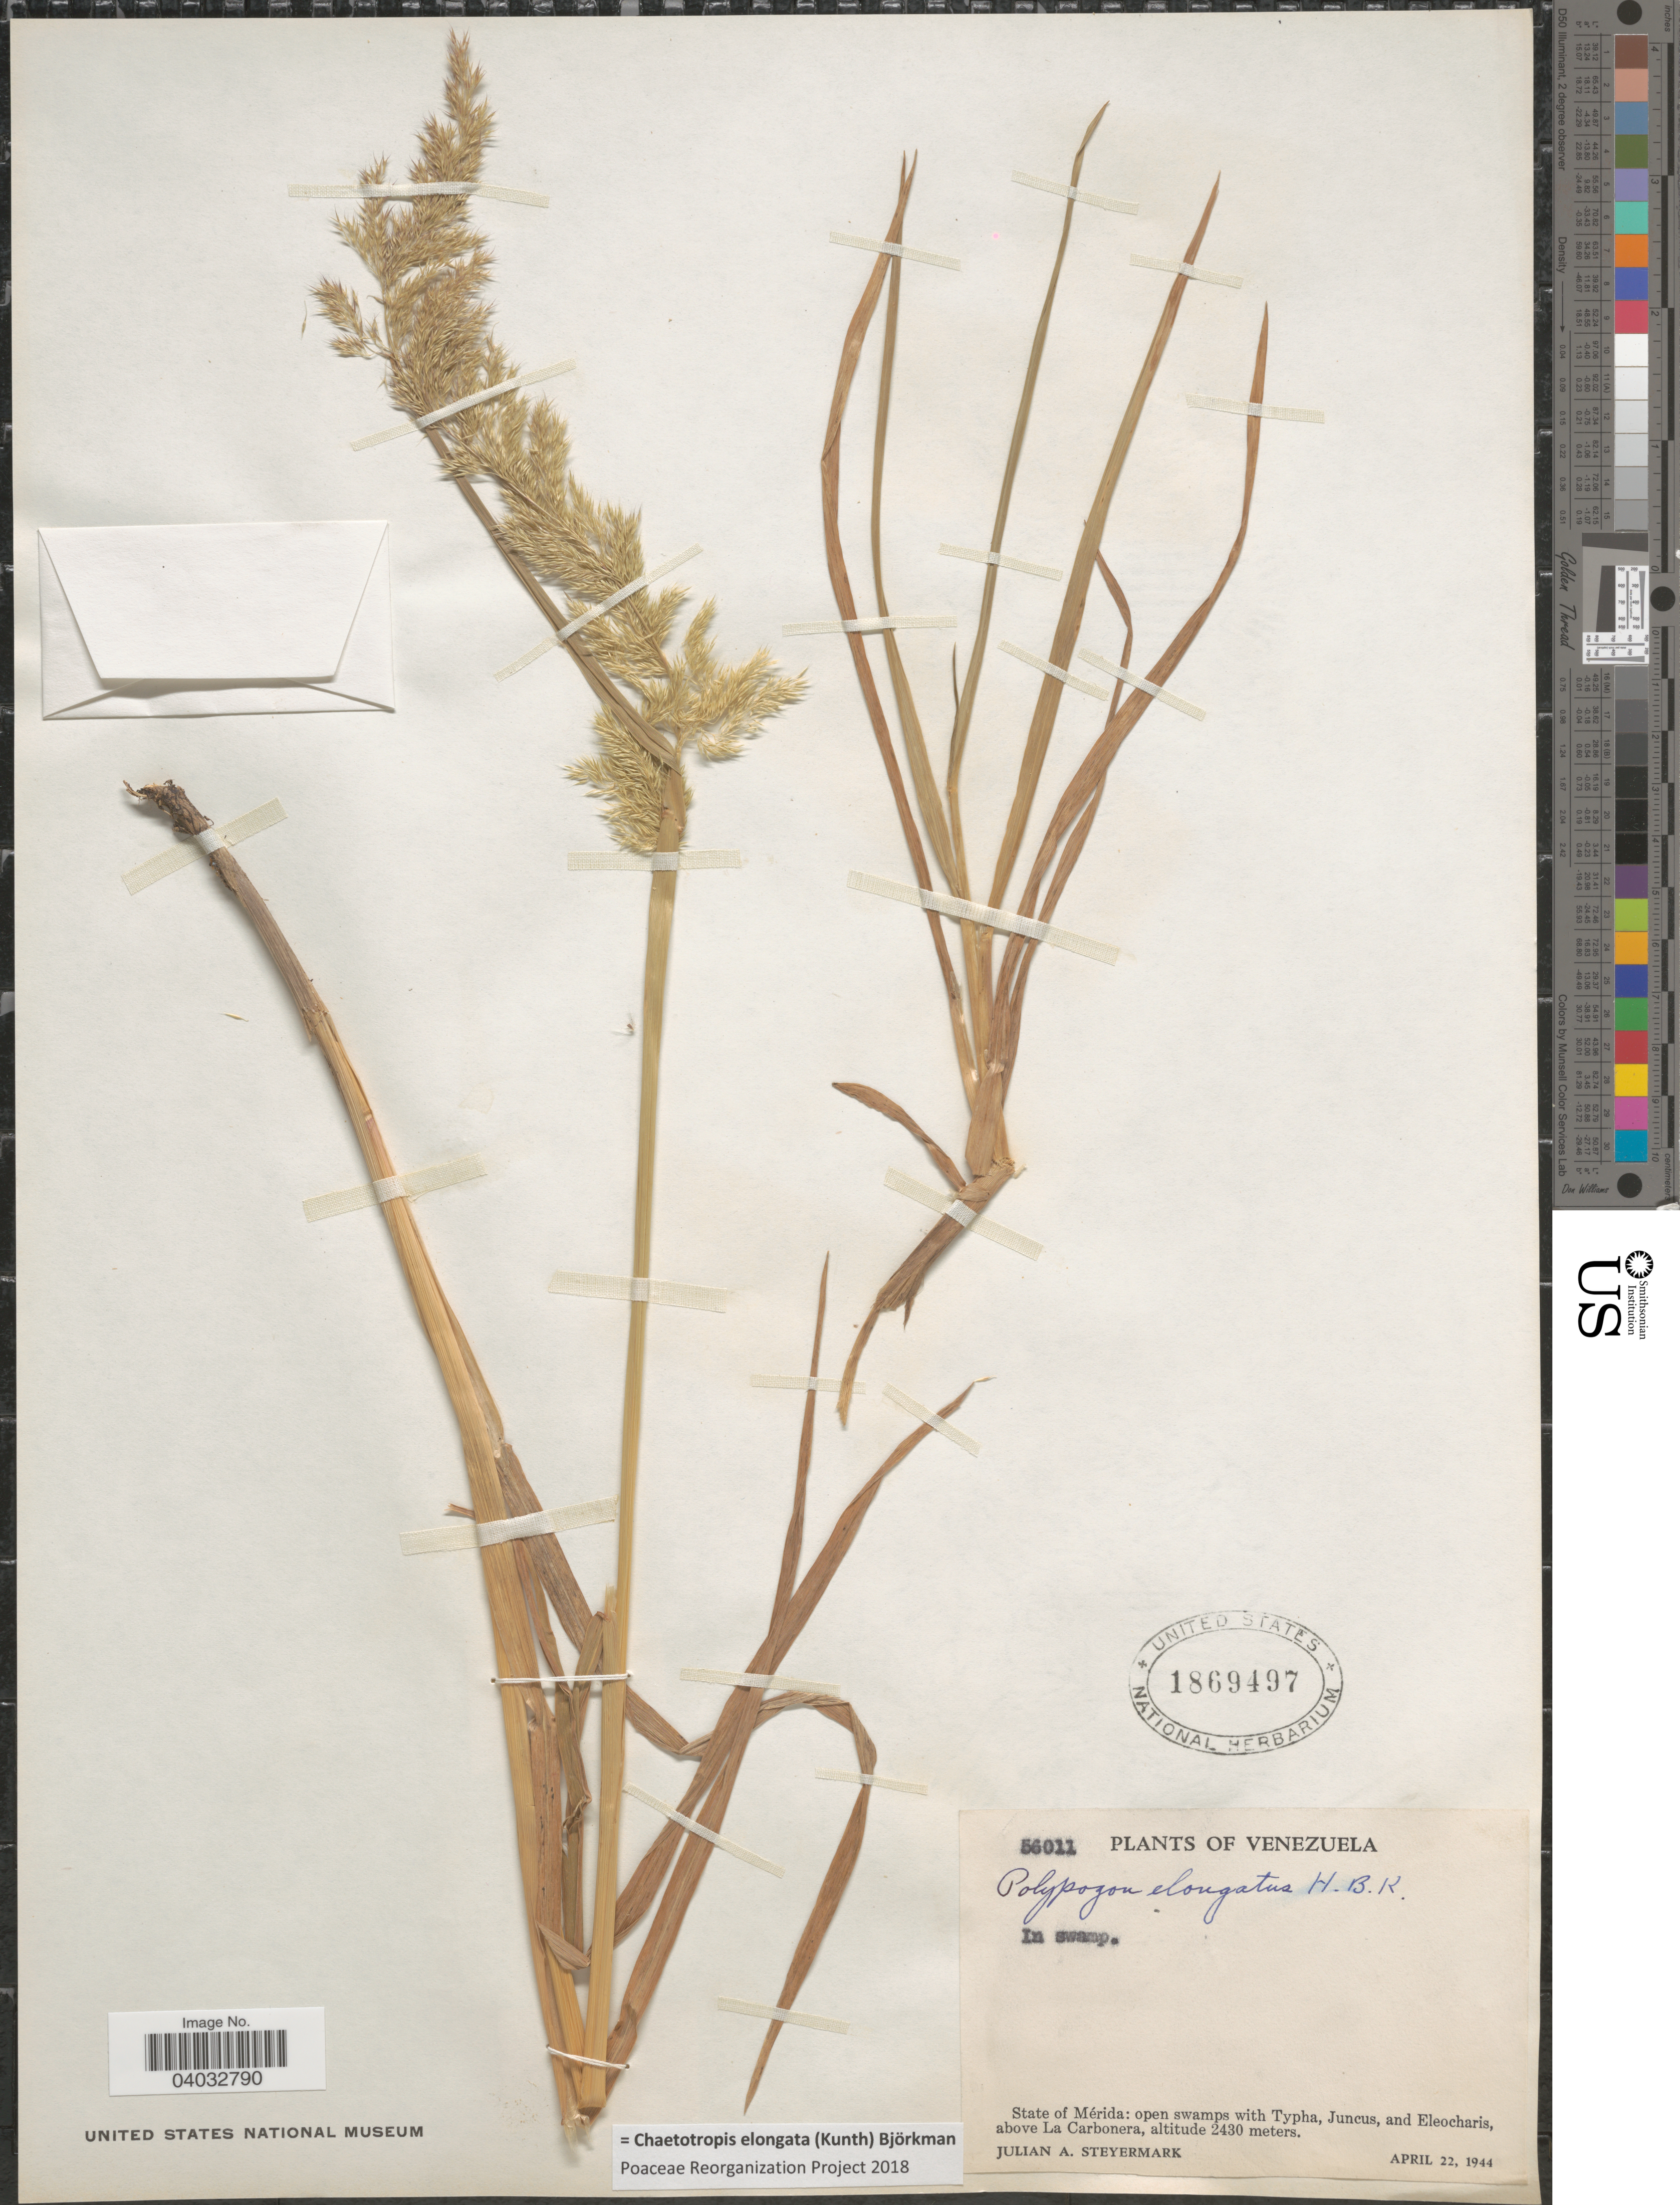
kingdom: Plantae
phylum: Tracheophyta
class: Liliopsida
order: Poales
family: Poaceae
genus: Chaetotropis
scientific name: Chaetotropis elongata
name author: (Kunth) Björkman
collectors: J. Steyermark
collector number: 56011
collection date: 1944-04-22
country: Venezuela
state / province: Merida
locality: Open swamps with Typha, Juncus, and Eleocharis, above La Carbonera.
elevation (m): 2430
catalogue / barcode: US 1869497